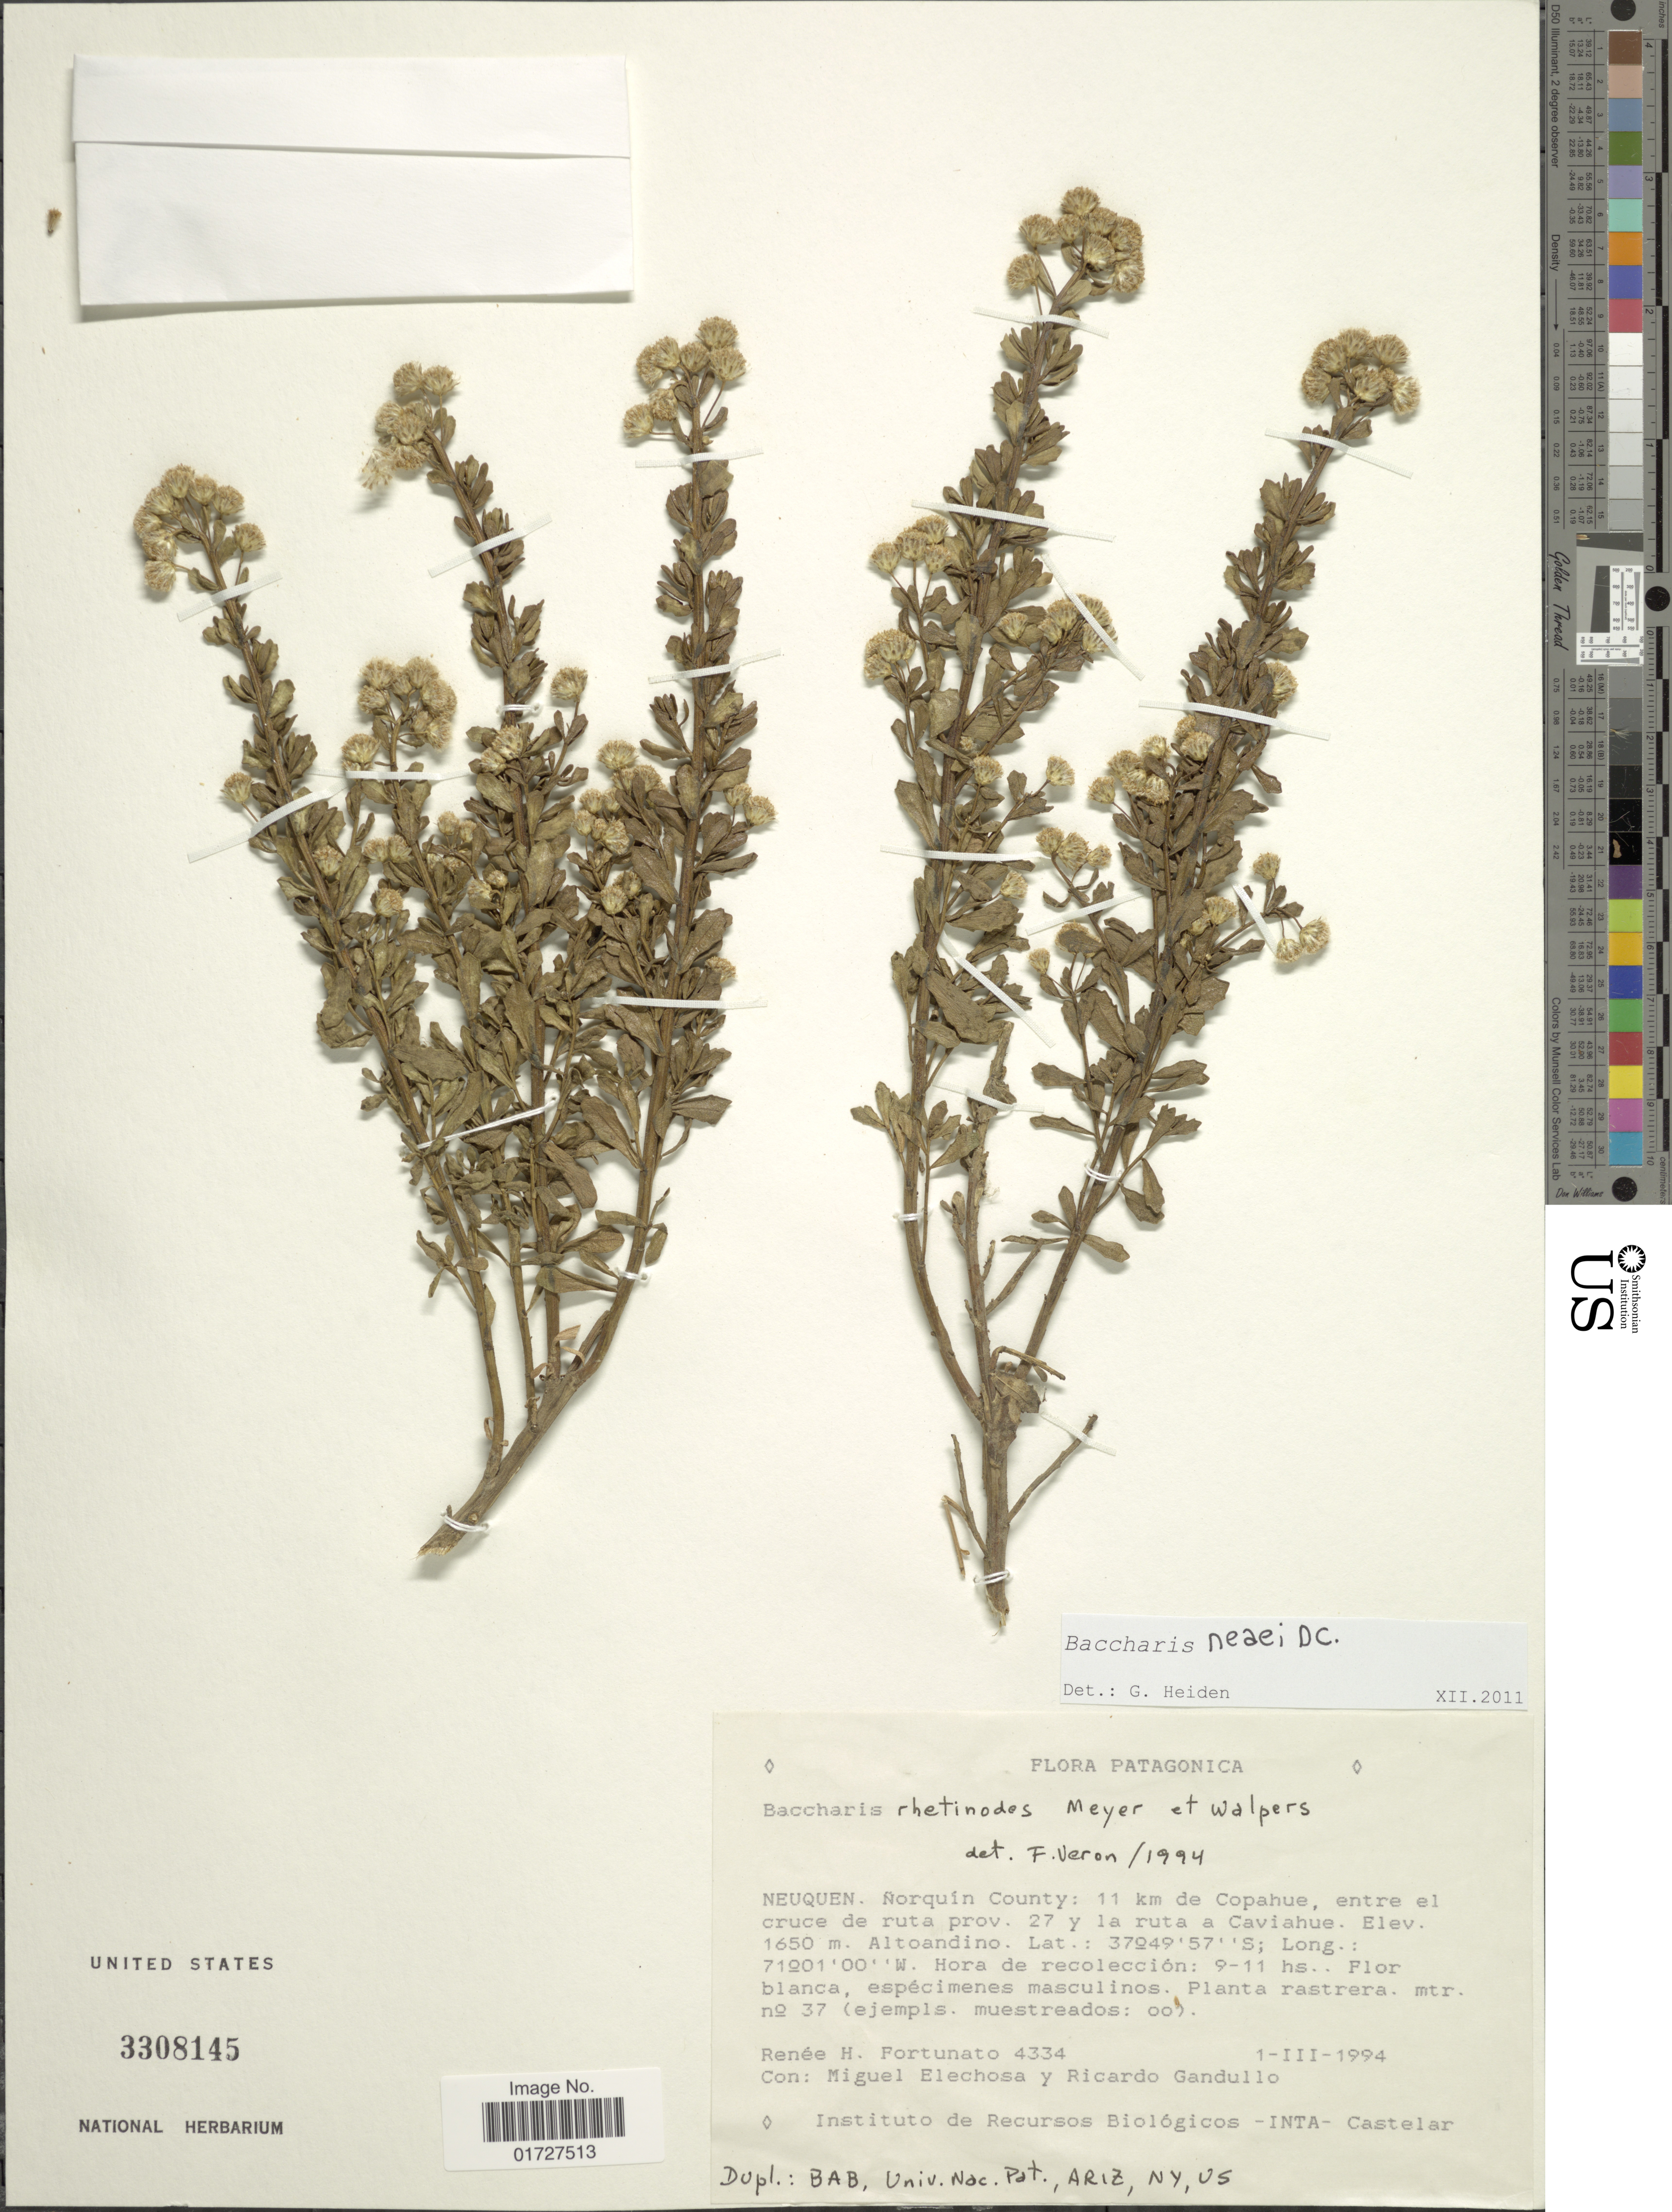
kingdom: Plantae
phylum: Tracheophyta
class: Magnoliopsida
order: Asterales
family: Asteraceae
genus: Baccharis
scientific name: Baccharis neaei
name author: DC.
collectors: R. H. Fortunato, M. Elechosa & R. Gandullo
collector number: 4334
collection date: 1994-03-01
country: Argentina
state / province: Neuquen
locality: Norquin County, 11 km de Copahue, entre el cruce de ruta prov. 27 y la ruta a Caviahue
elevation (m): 1650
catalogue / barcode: US 3308145